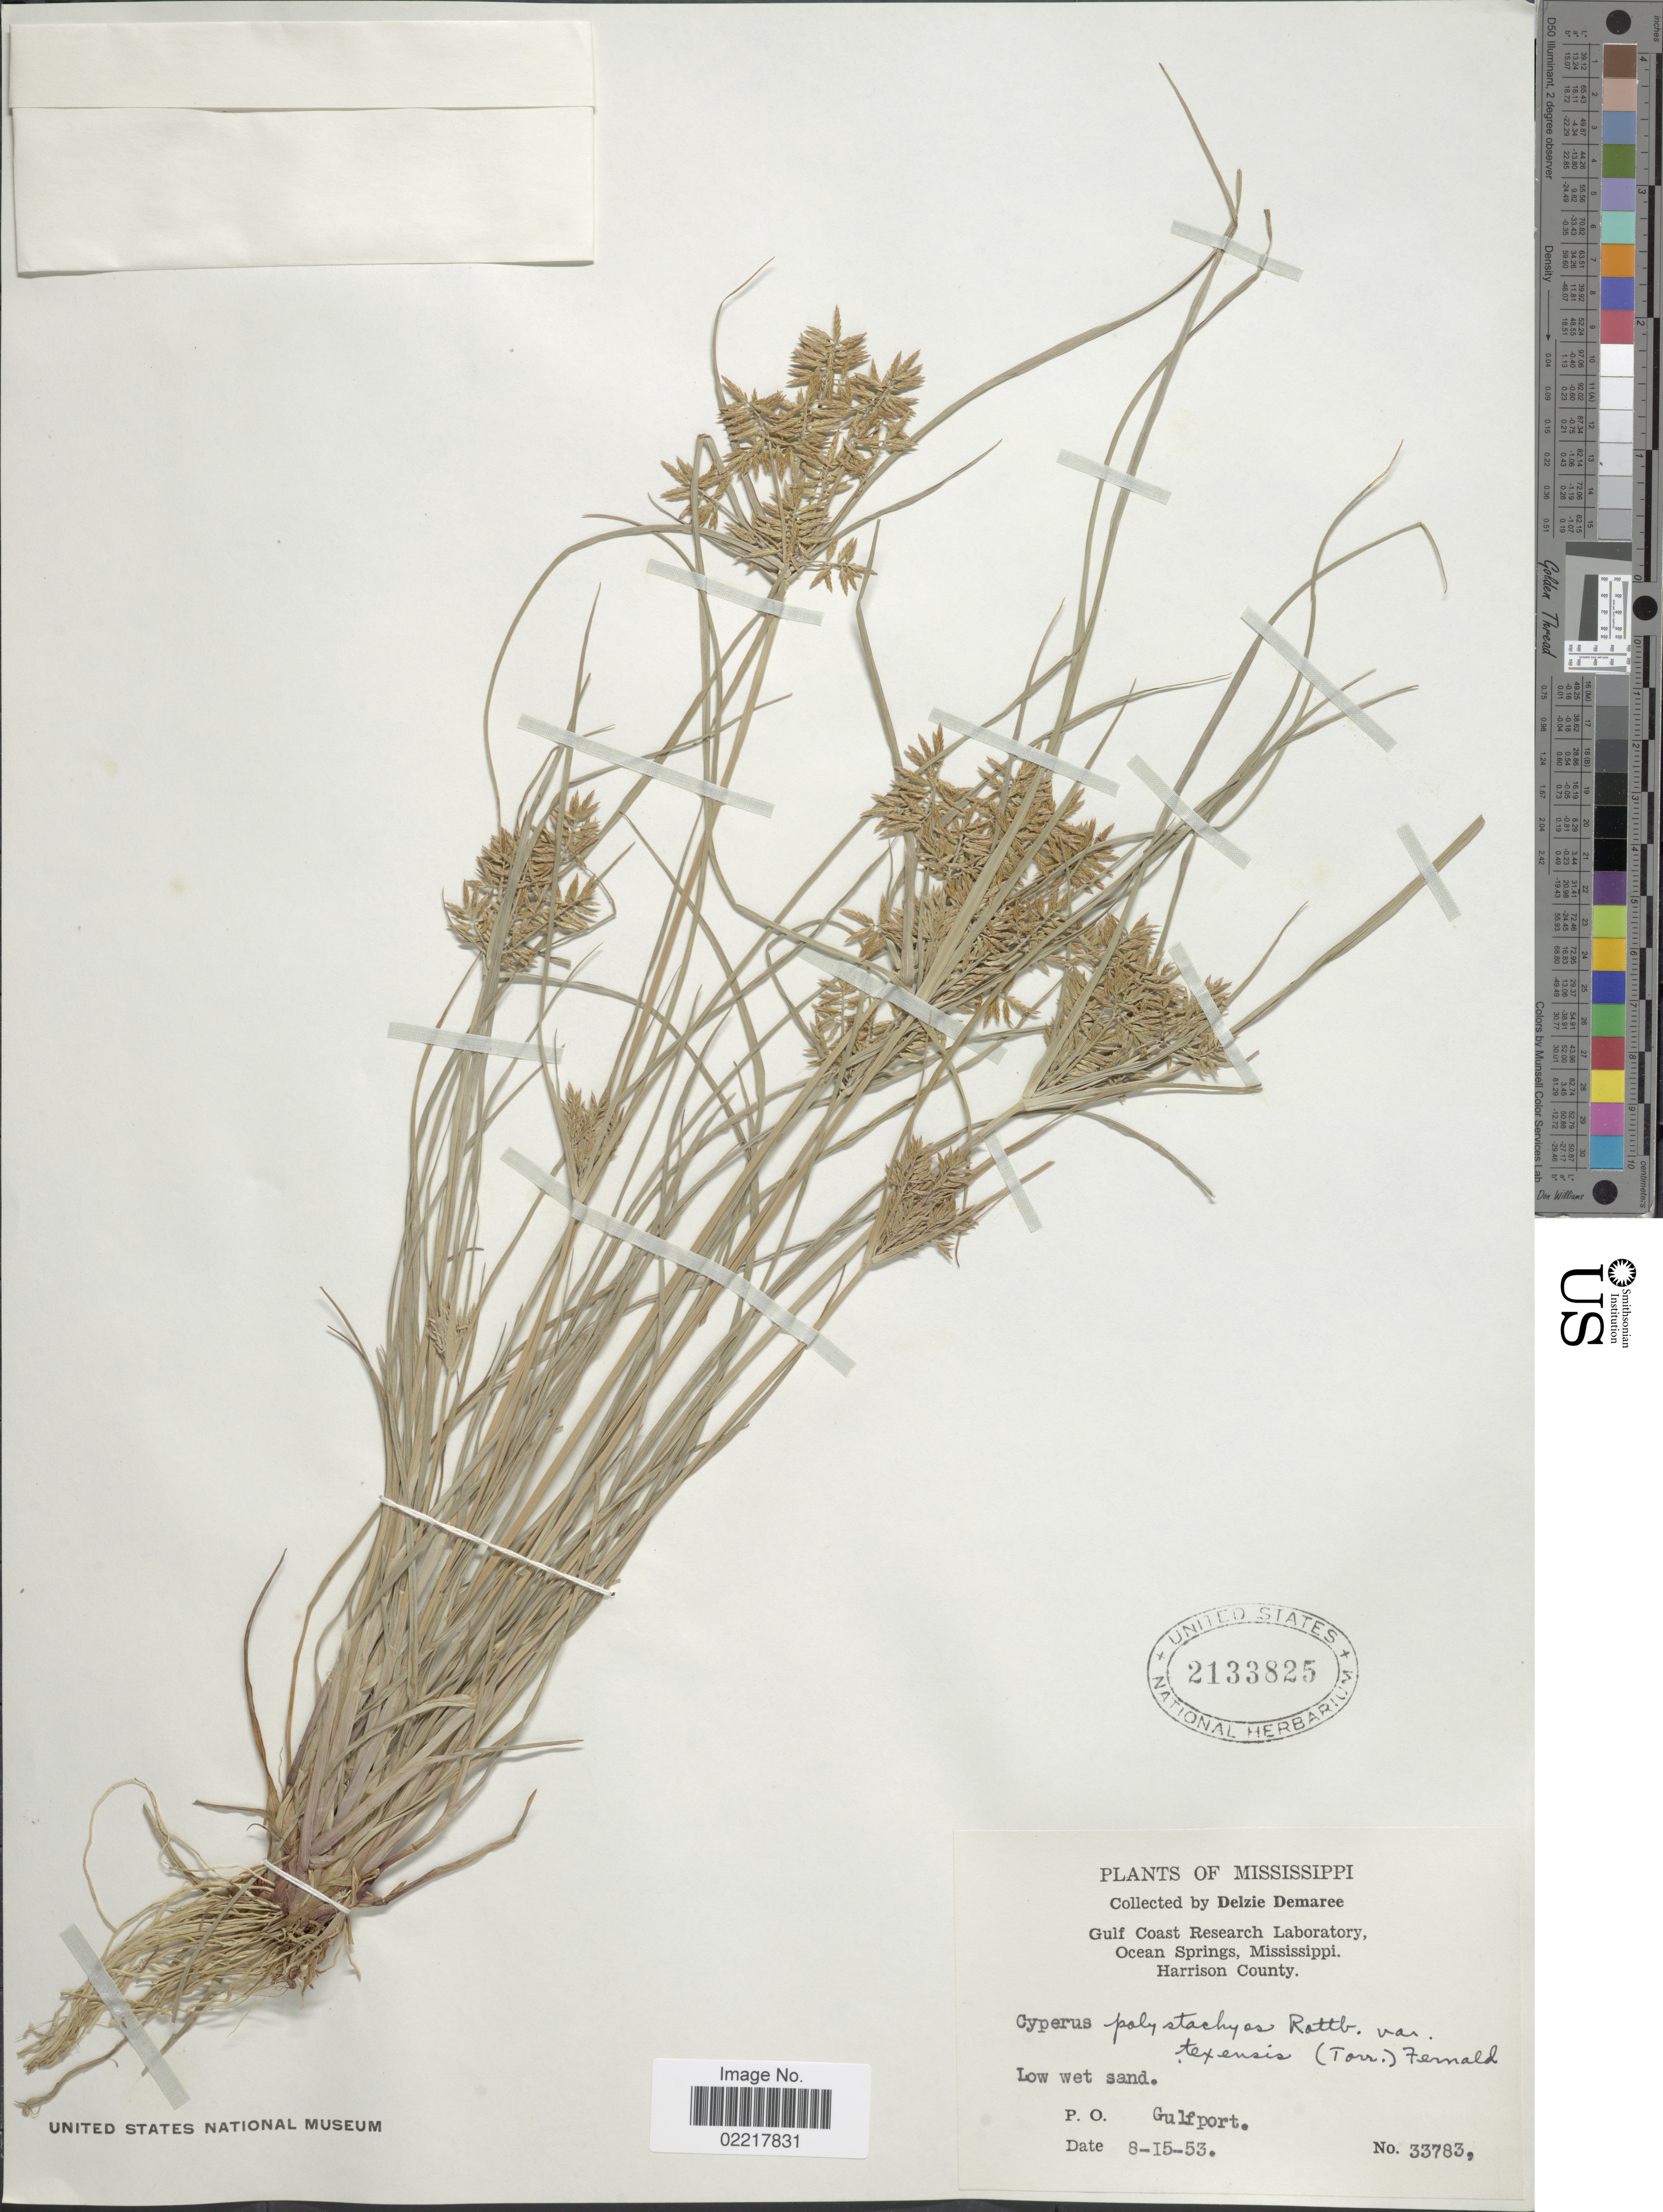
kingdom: Plantae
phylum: Tracheophyta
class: Liliopsida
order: Poales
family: Cyperaceae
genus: Cyperus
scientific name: Cyperus polystachyos var. texensis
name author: (Torr.) Fernald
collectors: D. Demaree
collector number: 33783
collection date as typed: Transcribed d/m/y: 15/8/53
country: United States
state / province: Mississippi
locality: Gulf Coast Research Laboratory, Ocean Springs, Harrison County, Low wet sand, P.O. Gulfport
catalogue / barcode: US 2133825